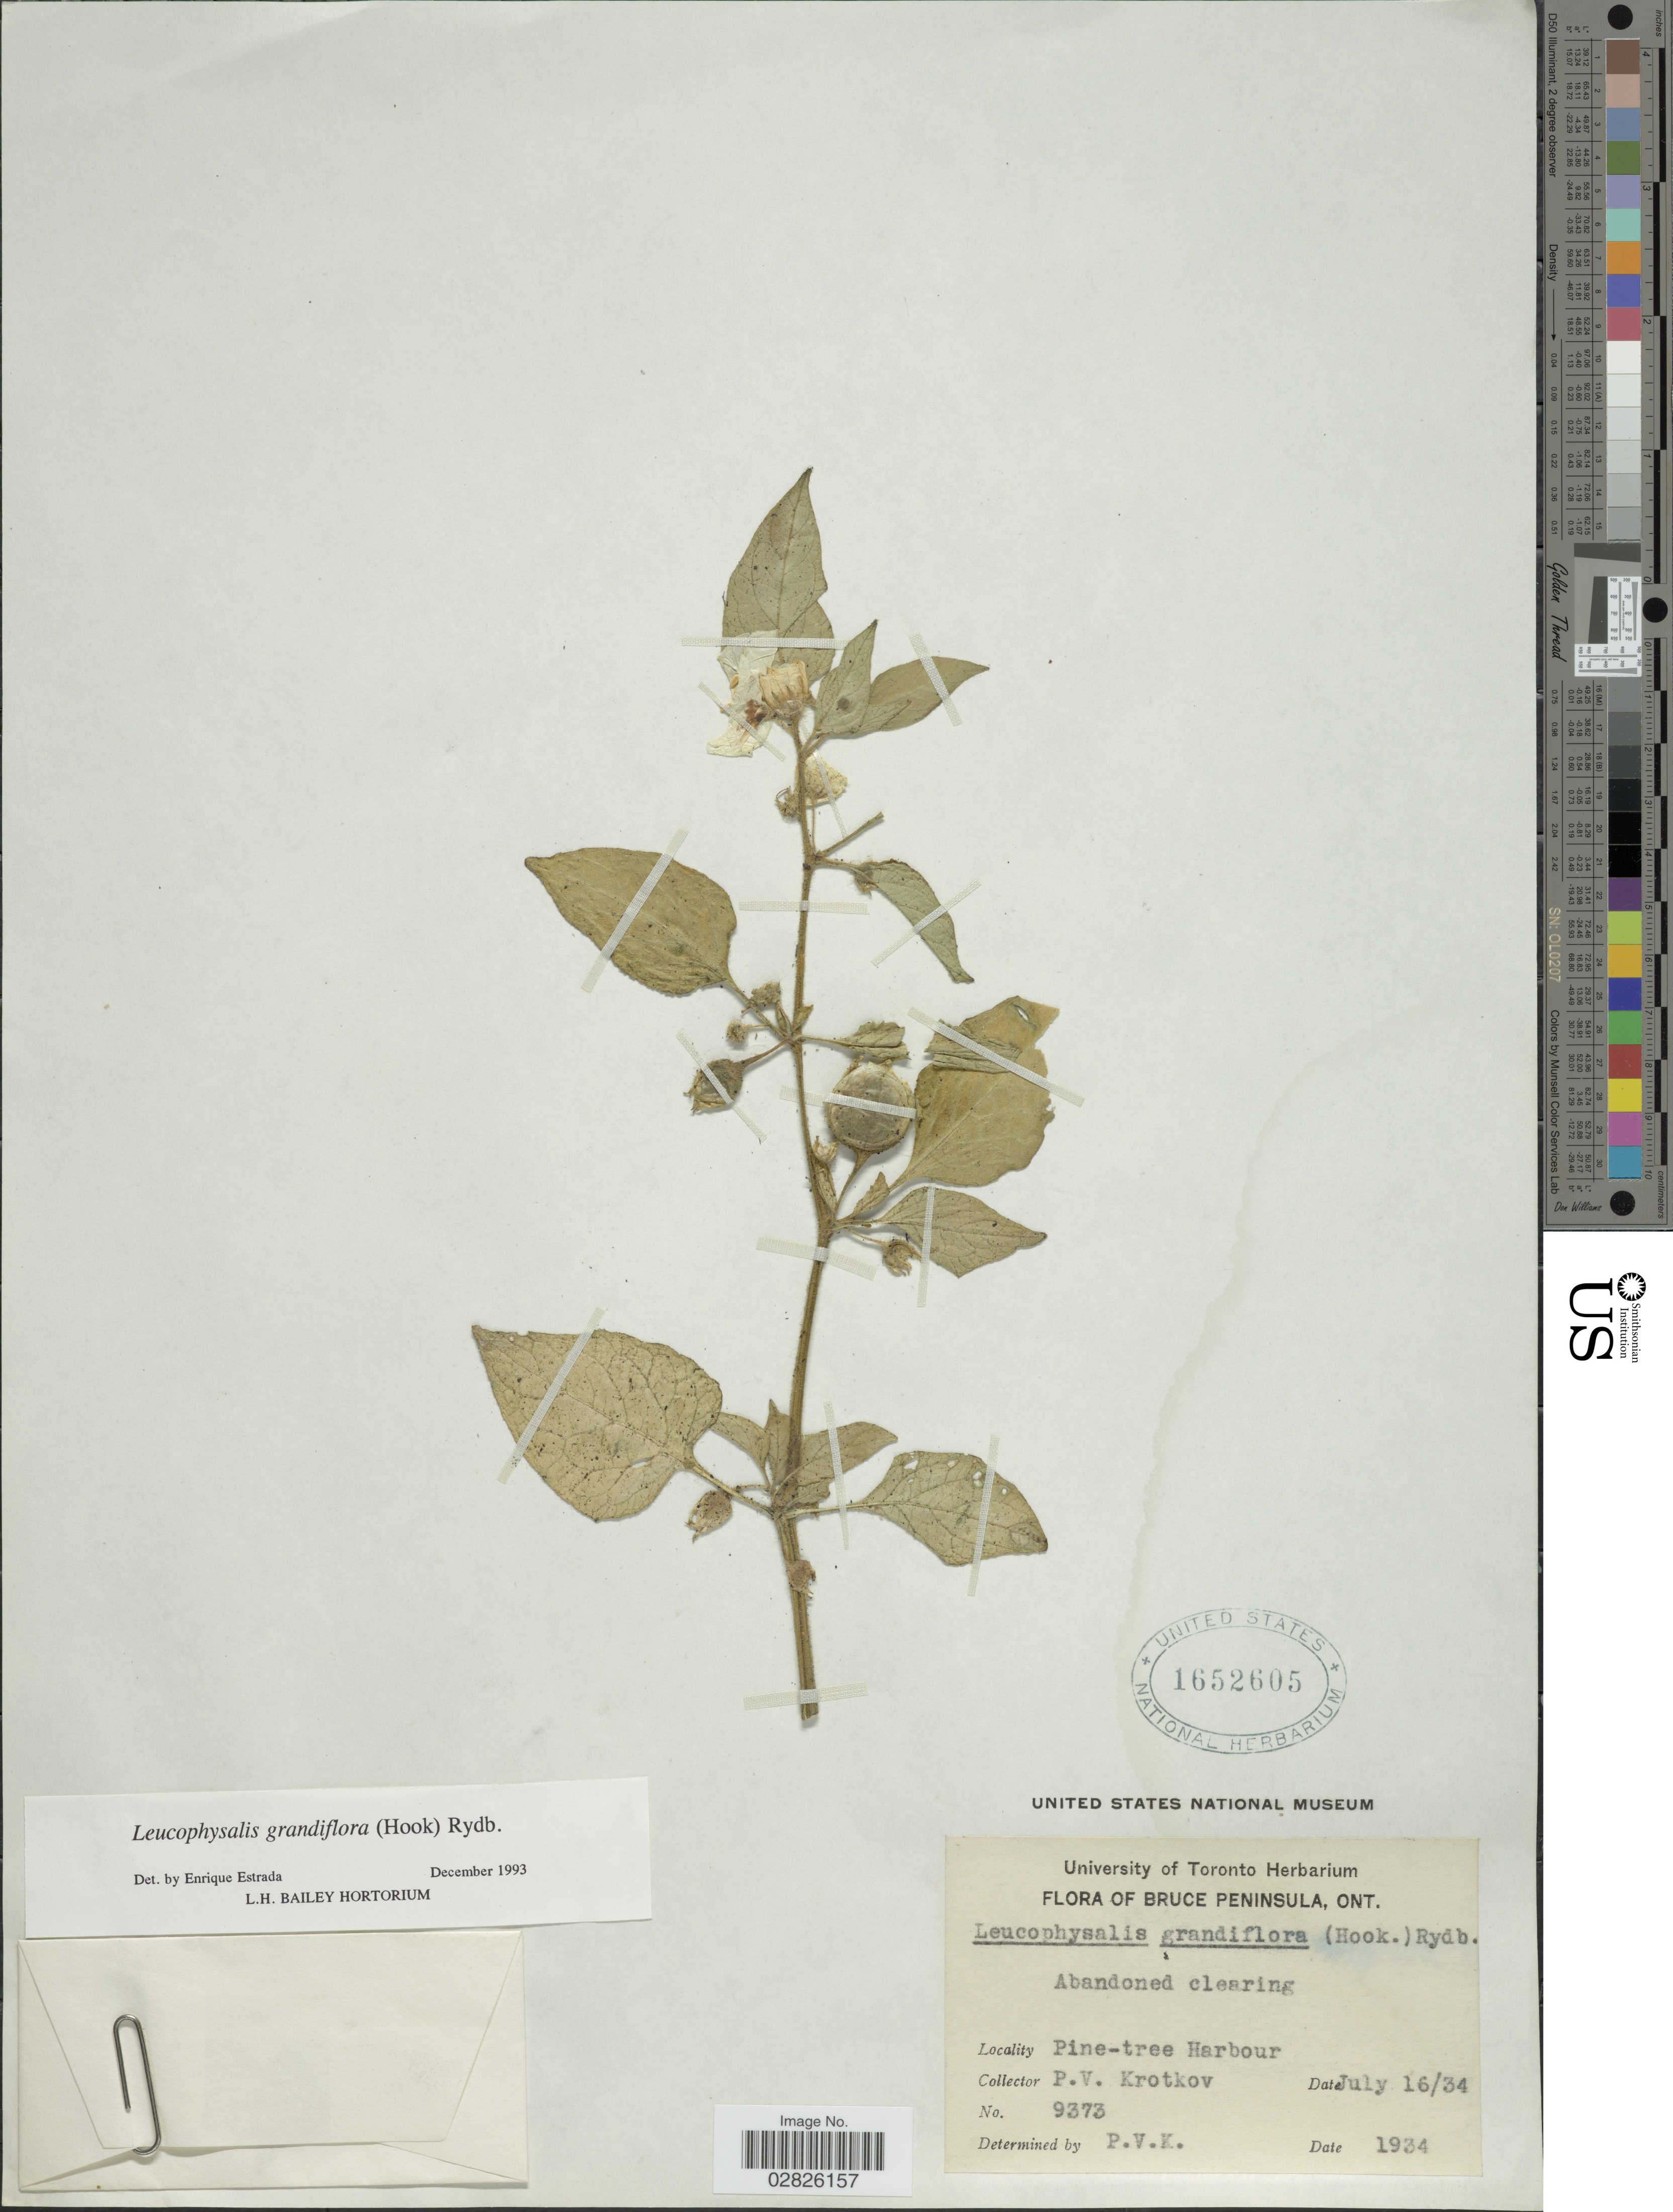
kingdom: Plantae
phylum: Tracheophyta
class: Magnoliopsida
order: Solanales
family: Solanaceae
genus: Leucophysalis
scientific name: Leucophysalis grandiflora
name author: (Hook.) Rydb.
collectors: P. V. Krotkov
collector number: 9373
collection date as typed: Transcribed d/m/y: 16/7/34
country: Canada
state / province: Ontario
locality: Bruce Peninsula. Pine-tree Harbour.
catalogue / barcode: US 1652605